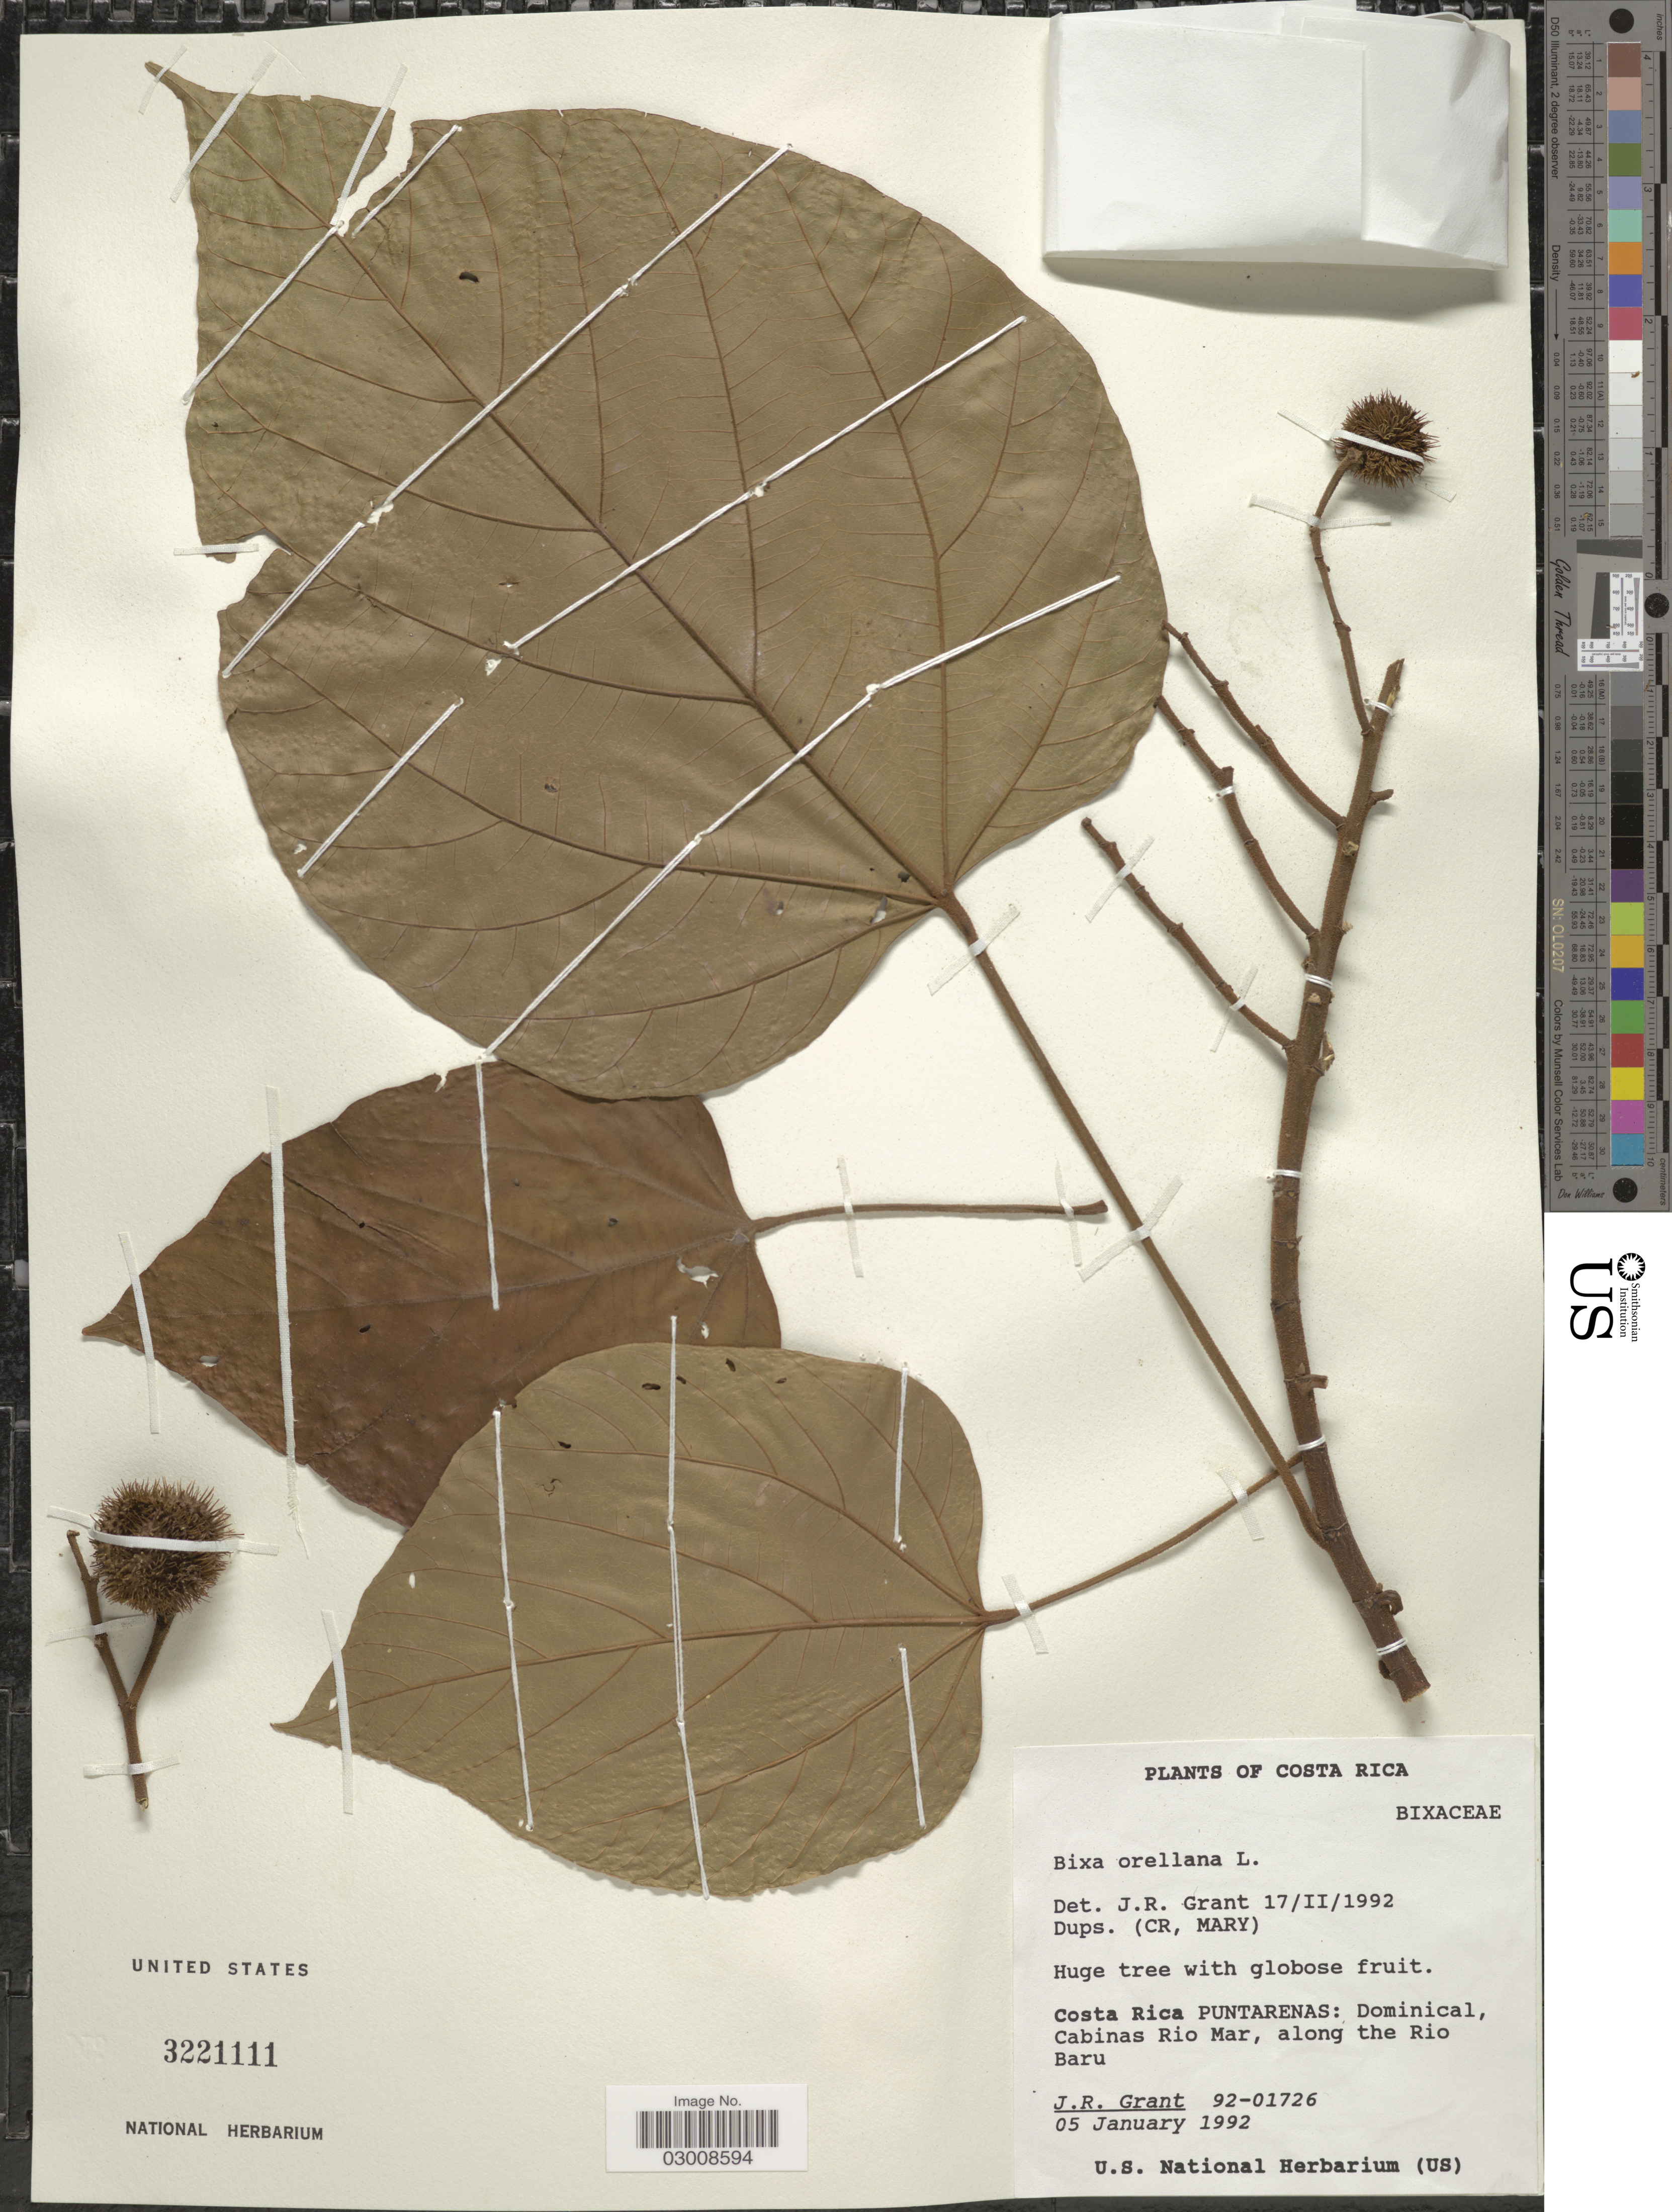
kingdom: Plantae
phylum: Tracheophyta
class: Magnoliopsida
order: Malvales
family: Bixaceae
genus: Bixa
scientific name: Bixa orellana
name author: L.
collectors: J. Grant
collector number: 92-01726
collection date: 1992-01-05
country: Costa Rica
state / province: Puntarenas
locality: Dominical, Cabinas Rio Mar, along the Rio Baru.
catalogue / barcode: US 3221111